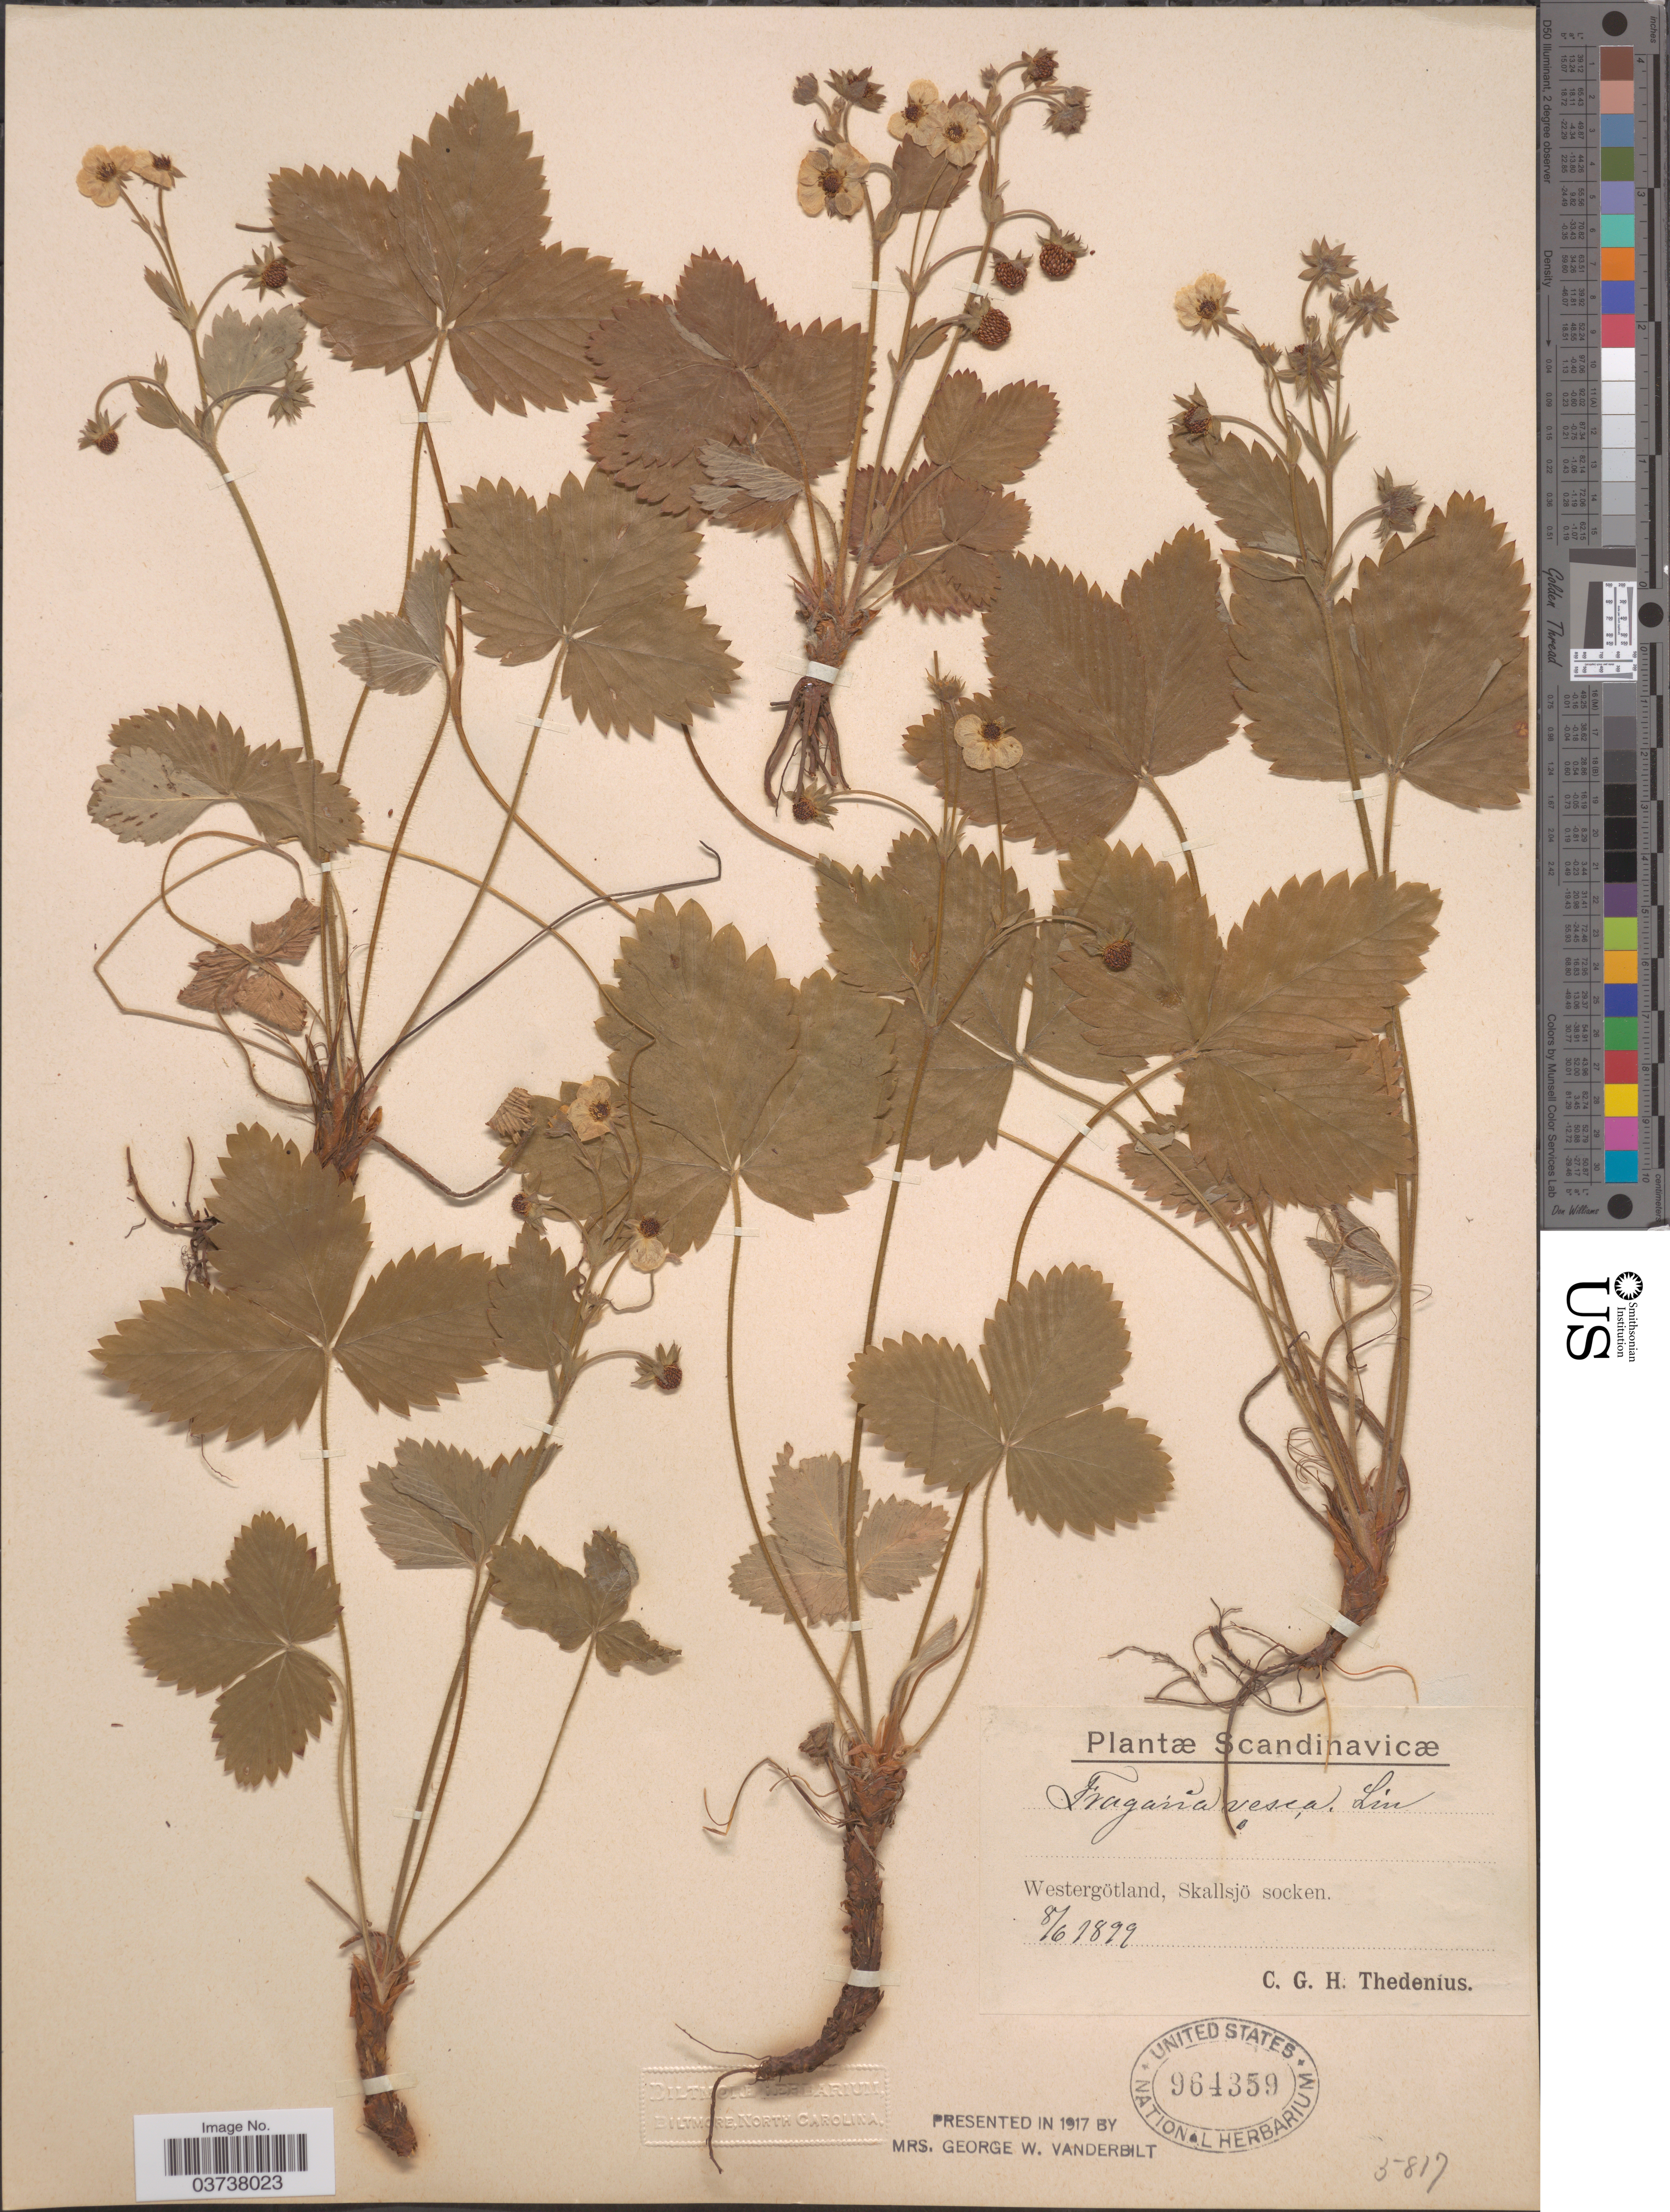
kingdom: Plantae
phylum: Tracheophyta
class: Magnoliopsida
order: Rosales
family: Rosaceae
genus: Fragaria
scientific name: Fragaria vesca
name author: L.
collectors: C. Thedenius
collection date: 1899-06-08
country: Sweden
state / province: Västra Götaland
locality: Scandinavicæ. Westergötland, Skallsjö socken.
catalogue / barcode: US 964359